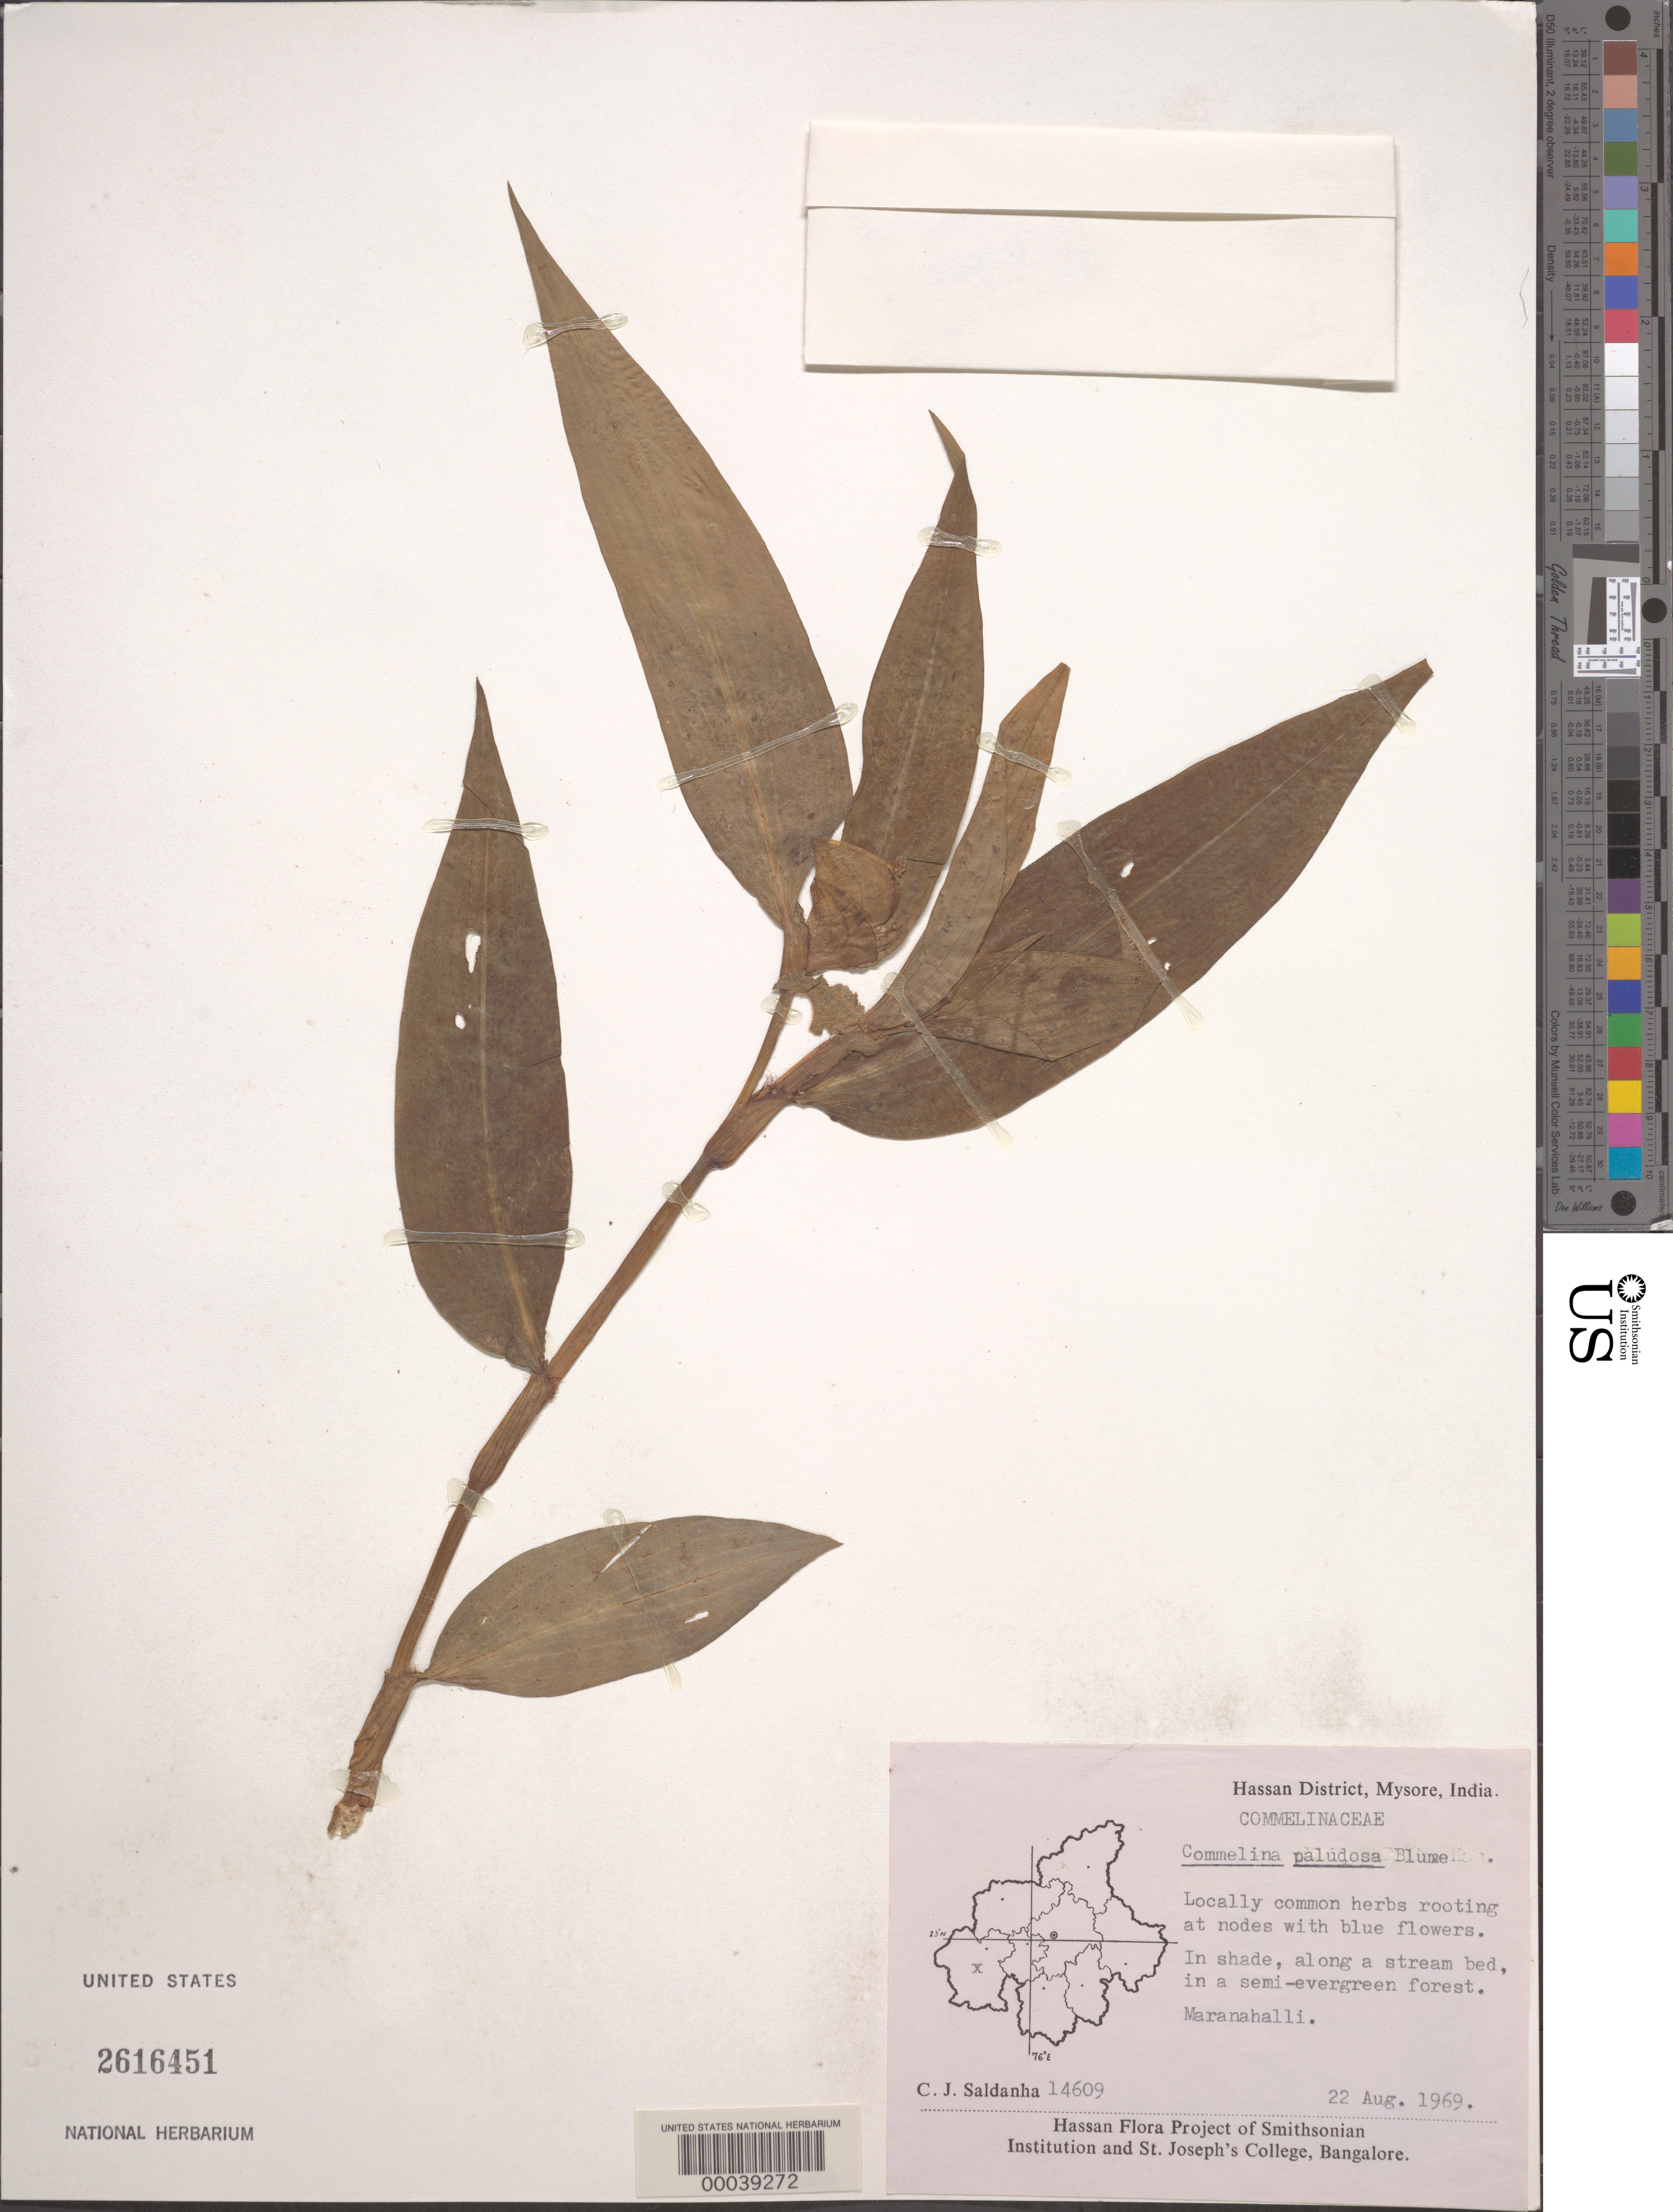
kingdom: Plantae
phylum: Tracheophyta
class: Liliopsida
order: Commelinales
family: Commelinaceae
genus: Commelina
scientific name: Commelina paludosa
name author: Blume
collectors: C. J. Saldanha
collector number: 14609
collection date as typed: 22 Aug 1969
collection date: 1969-08-22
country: India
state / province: Karnataka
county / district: Hassan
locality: Maranahalli, mysore state [mysore state = karnataka.]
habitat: Shaded area along stream bed, semi evergreen forest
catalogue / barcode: US 2616451